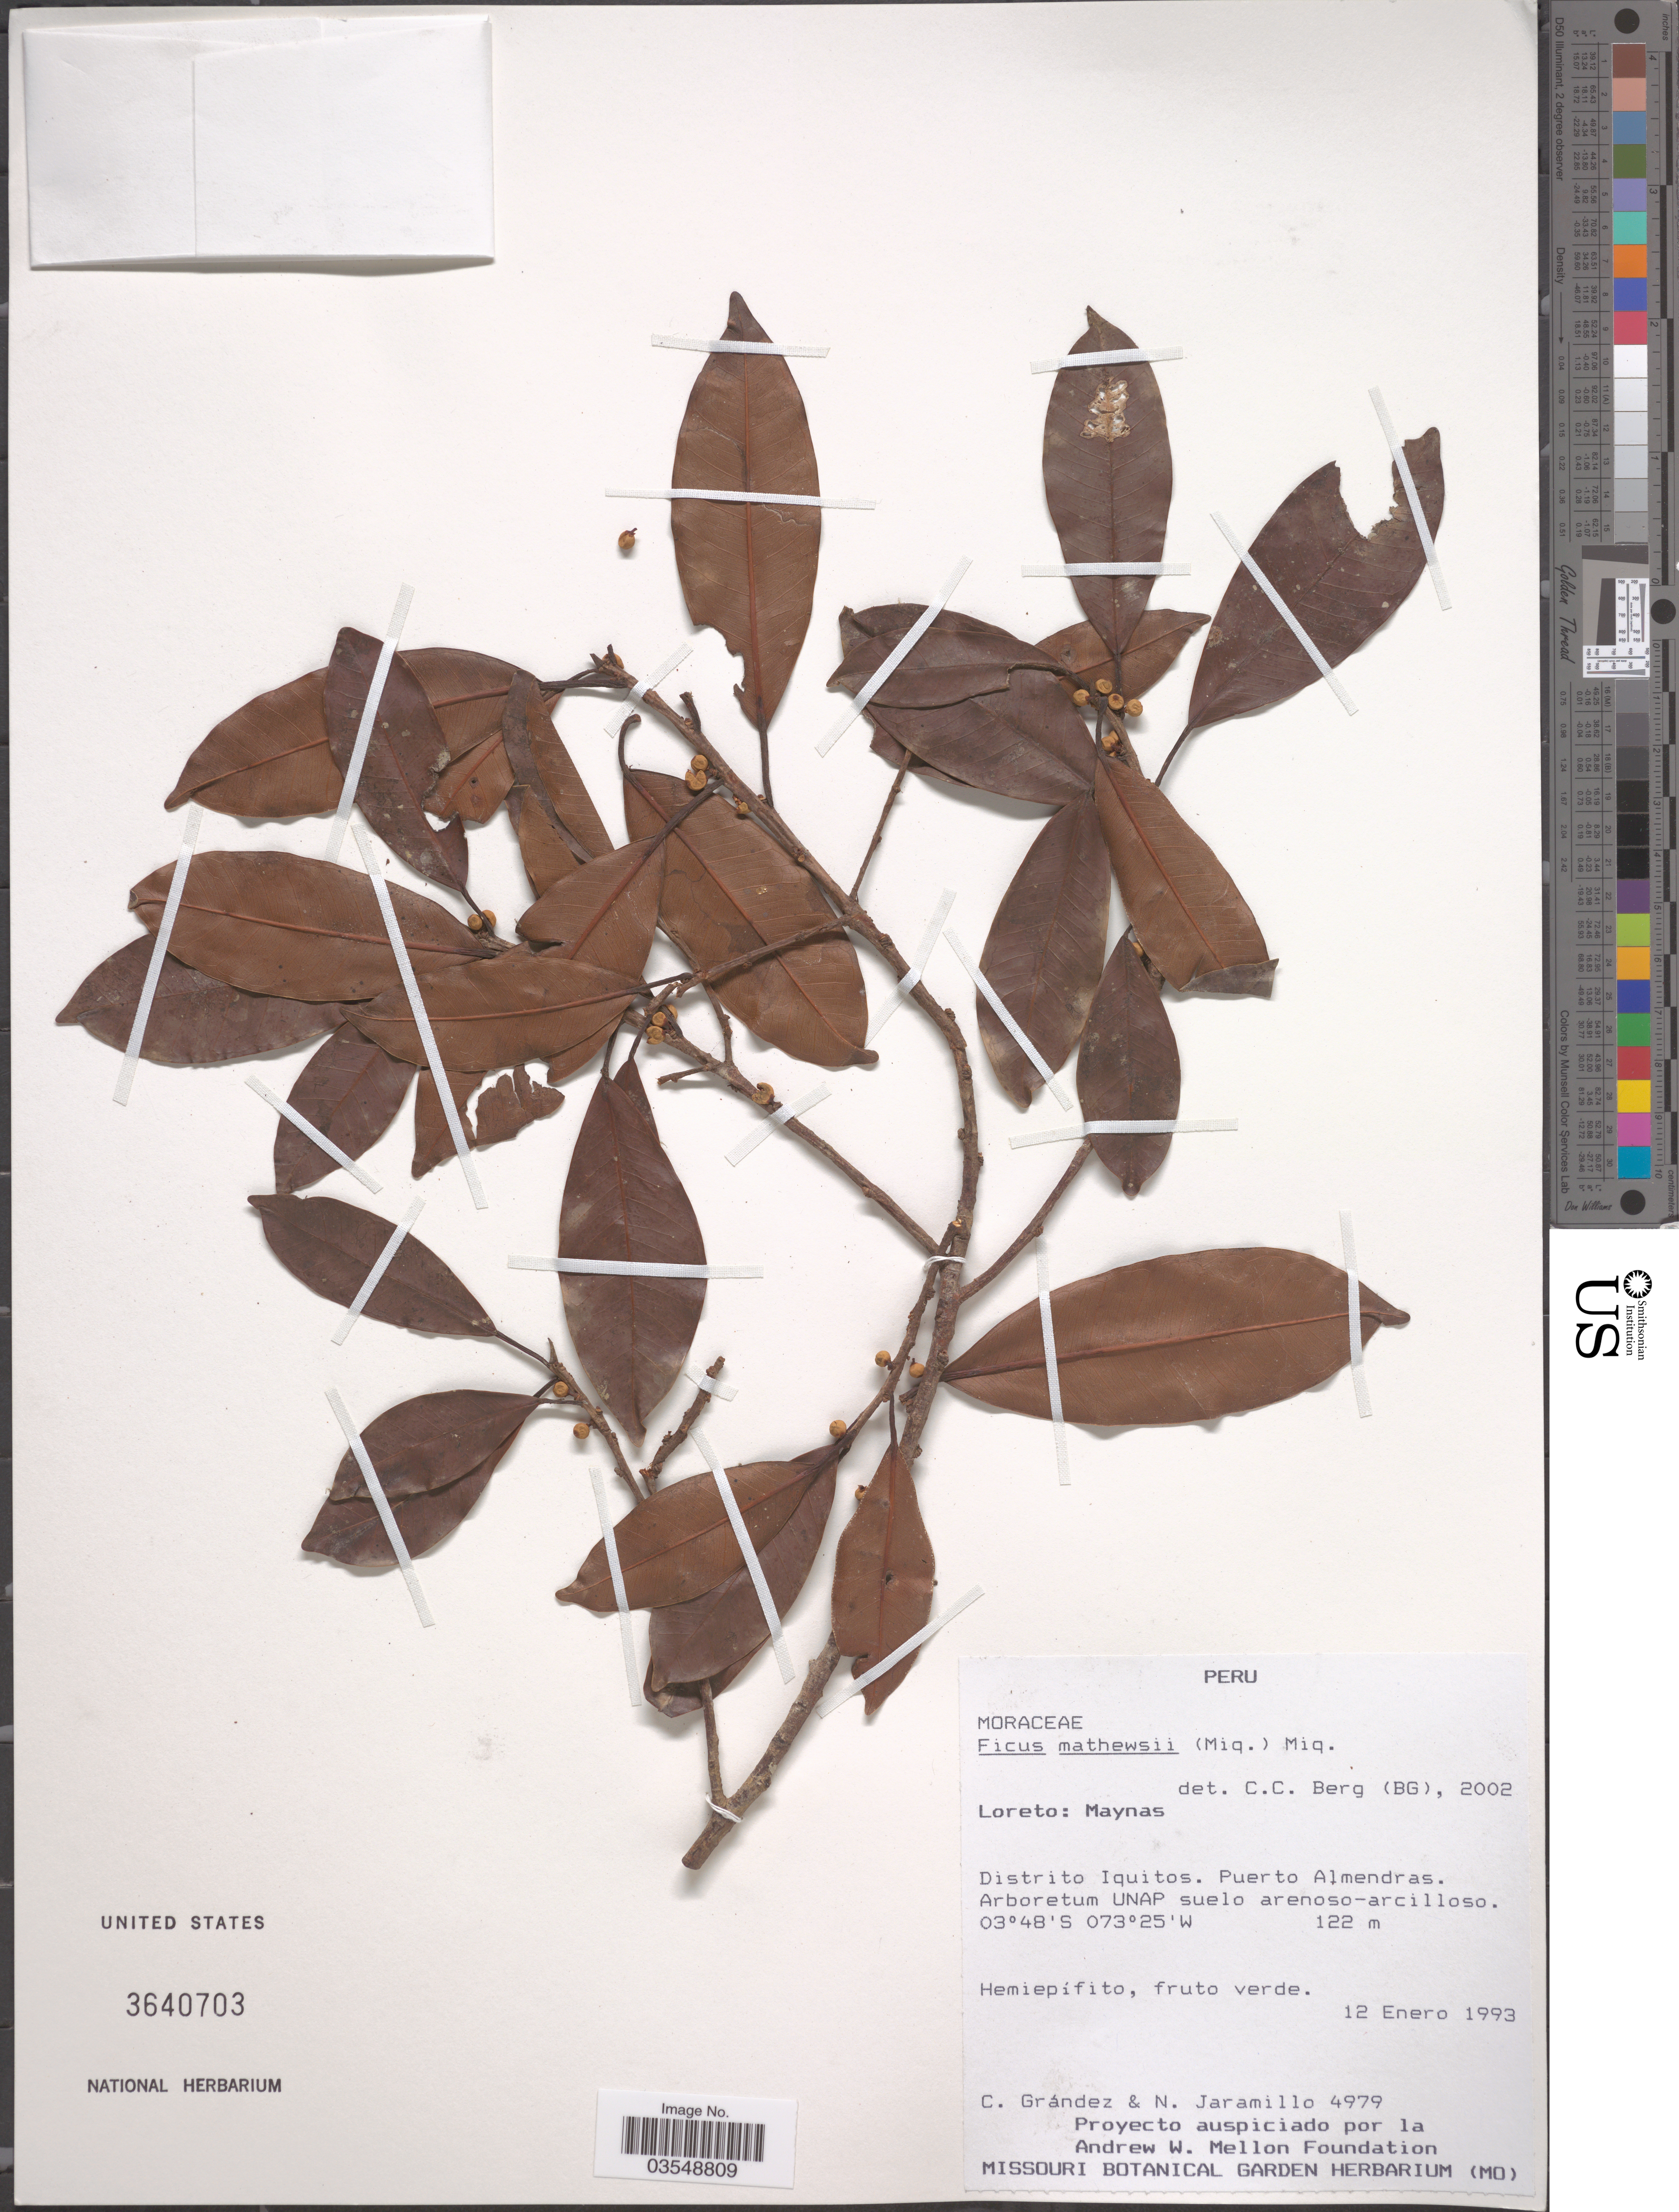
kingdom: Plantae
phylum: Tracheophyta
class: Magnoliopsida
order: Rosales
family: Moraceae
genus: Ficus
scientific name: Ficus mathewsii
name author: (Miq.) Miq.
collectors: C. Grández & N. Jaramillo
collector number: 4979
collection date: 1993-01-12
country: Peru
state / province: Loreto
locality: Maynas. Distrito Iquitos. Puerto Almendras. Arboretum UNAP suelo arenoso-arcilloso.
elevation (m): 122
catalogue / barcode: US 3640703